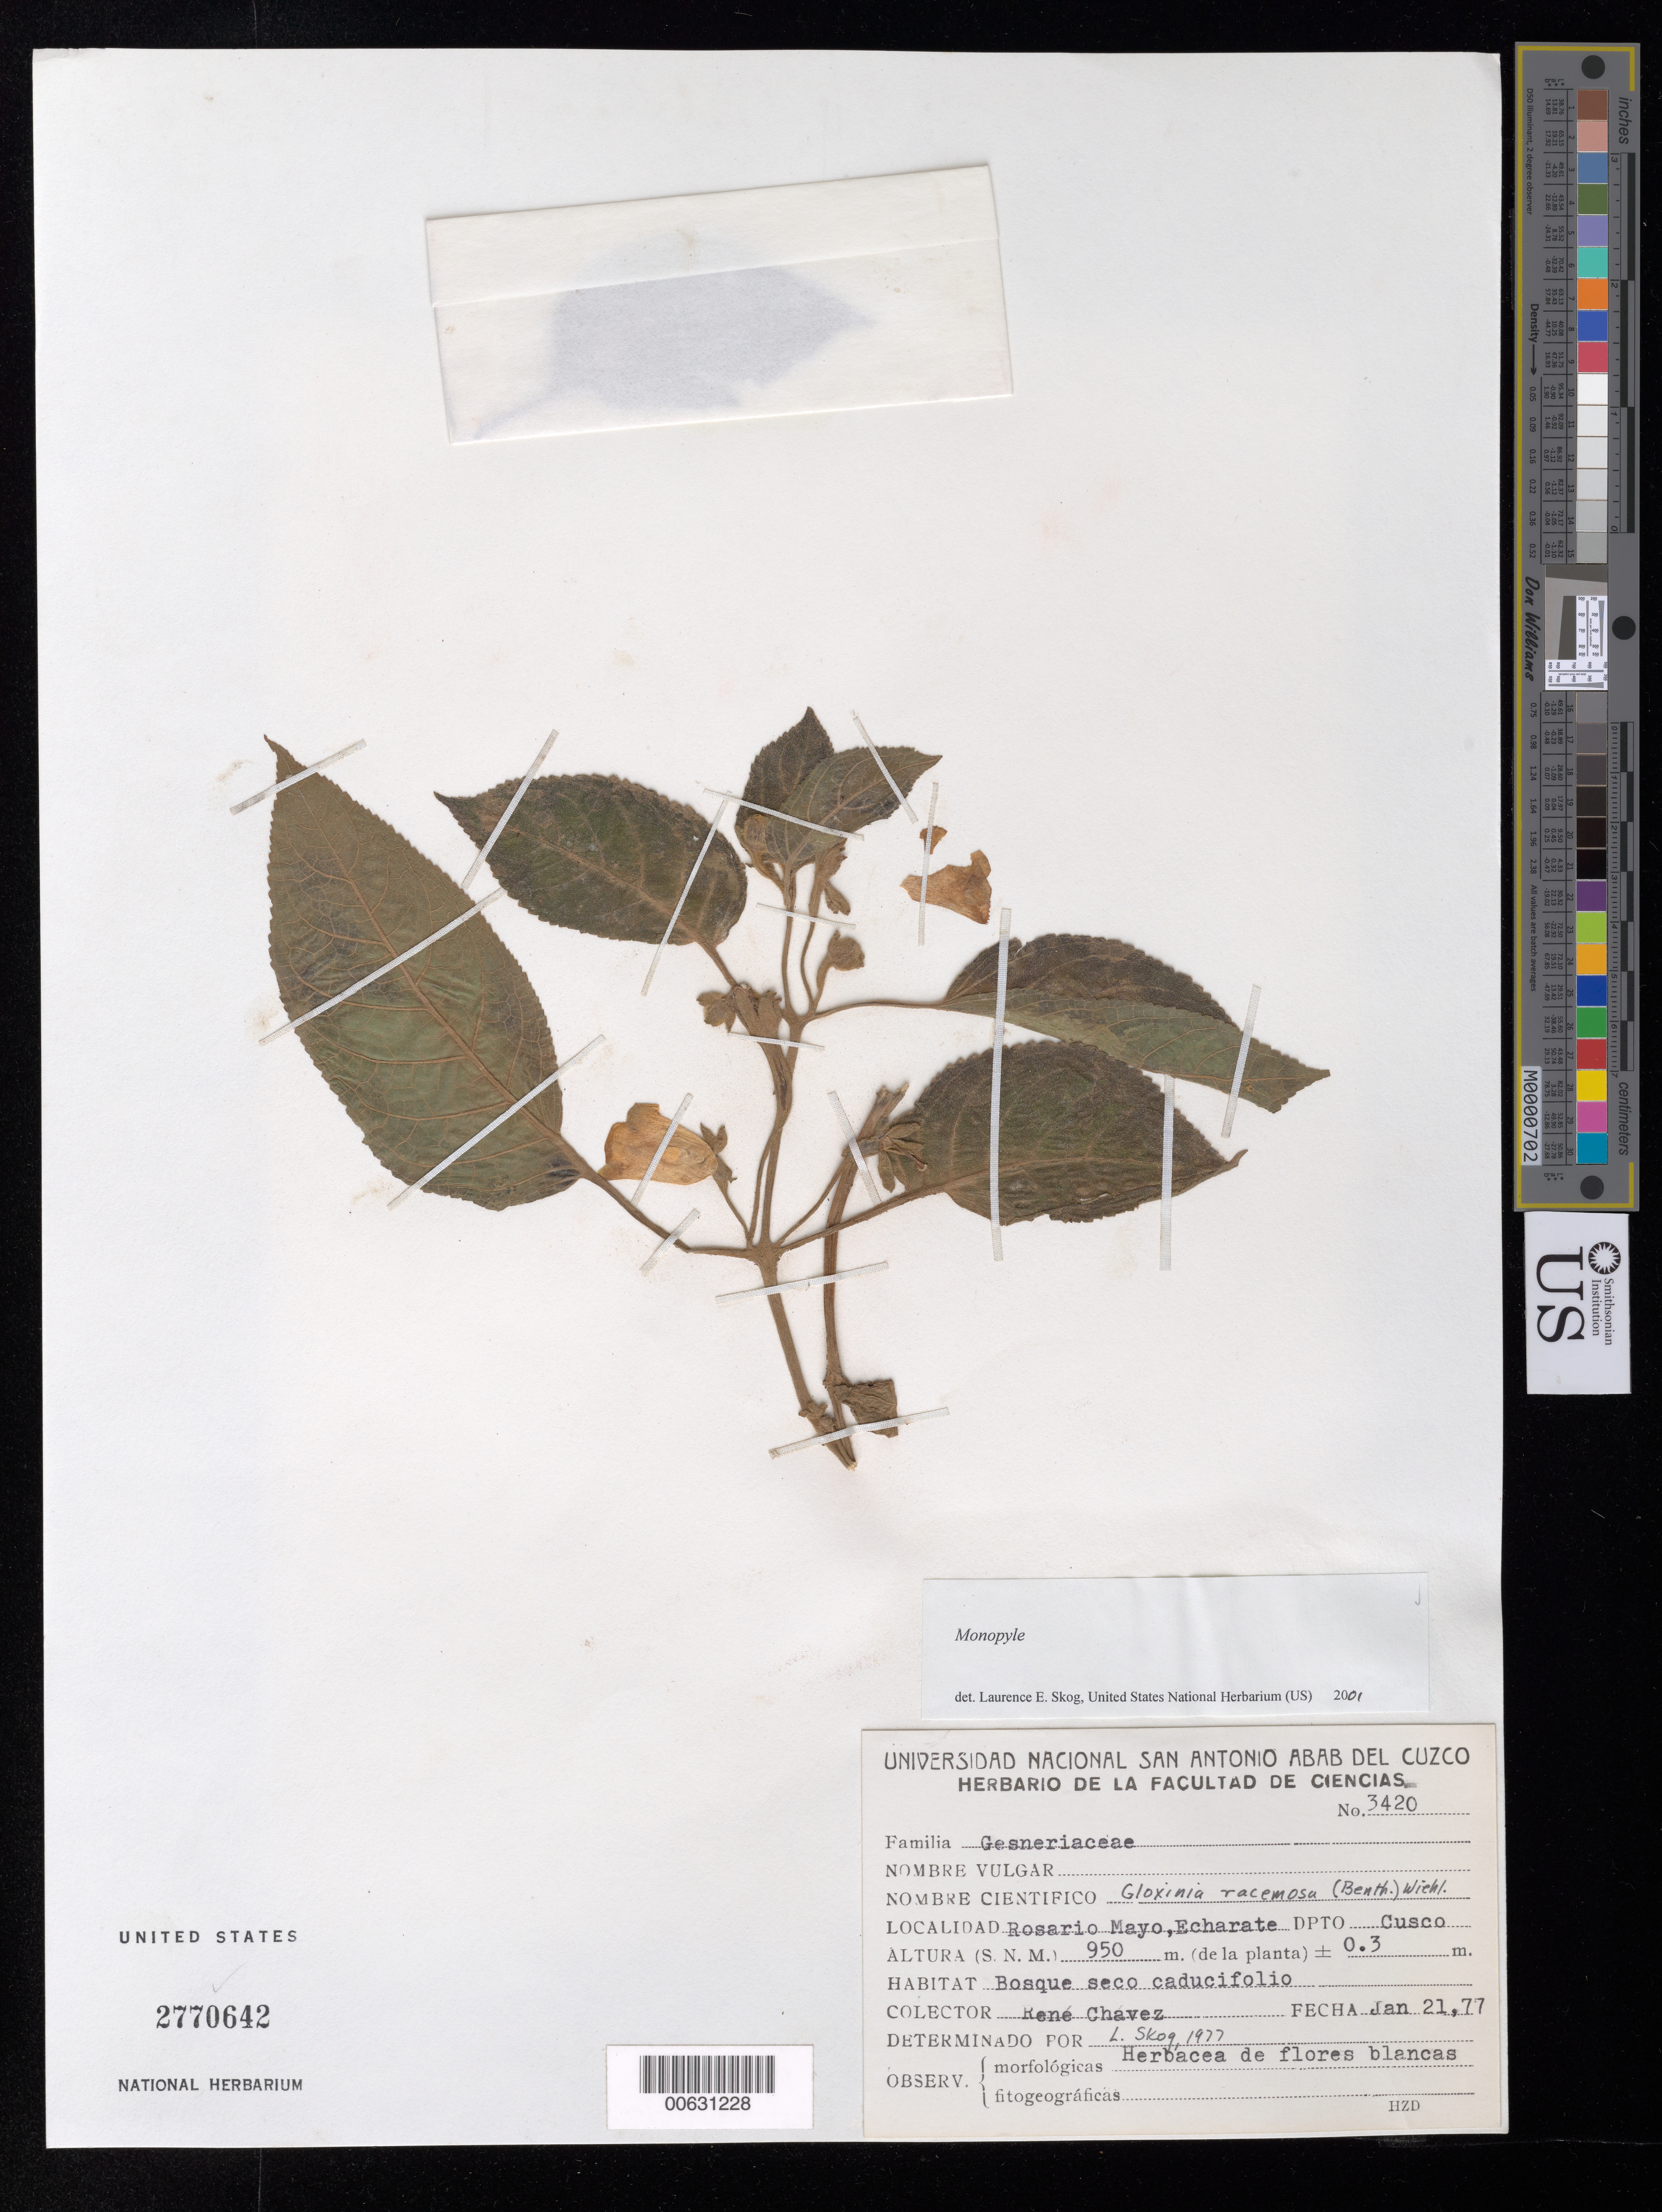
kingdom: Plantae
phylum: Tracheophyta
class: Magnoliopsida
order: Lamiales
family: Gesneriaceae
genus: Monopyle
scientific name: Monopyle sp.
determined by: Skog, Laurence E.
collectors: R. Chávez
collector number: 3420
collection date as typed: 21 Jan 1977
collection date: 1977-01-21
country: Peru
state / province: Cusco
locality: Rosario Mayo, Echarate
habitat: Bosque seco caducifolio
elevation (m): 950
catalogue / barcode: US 2770642